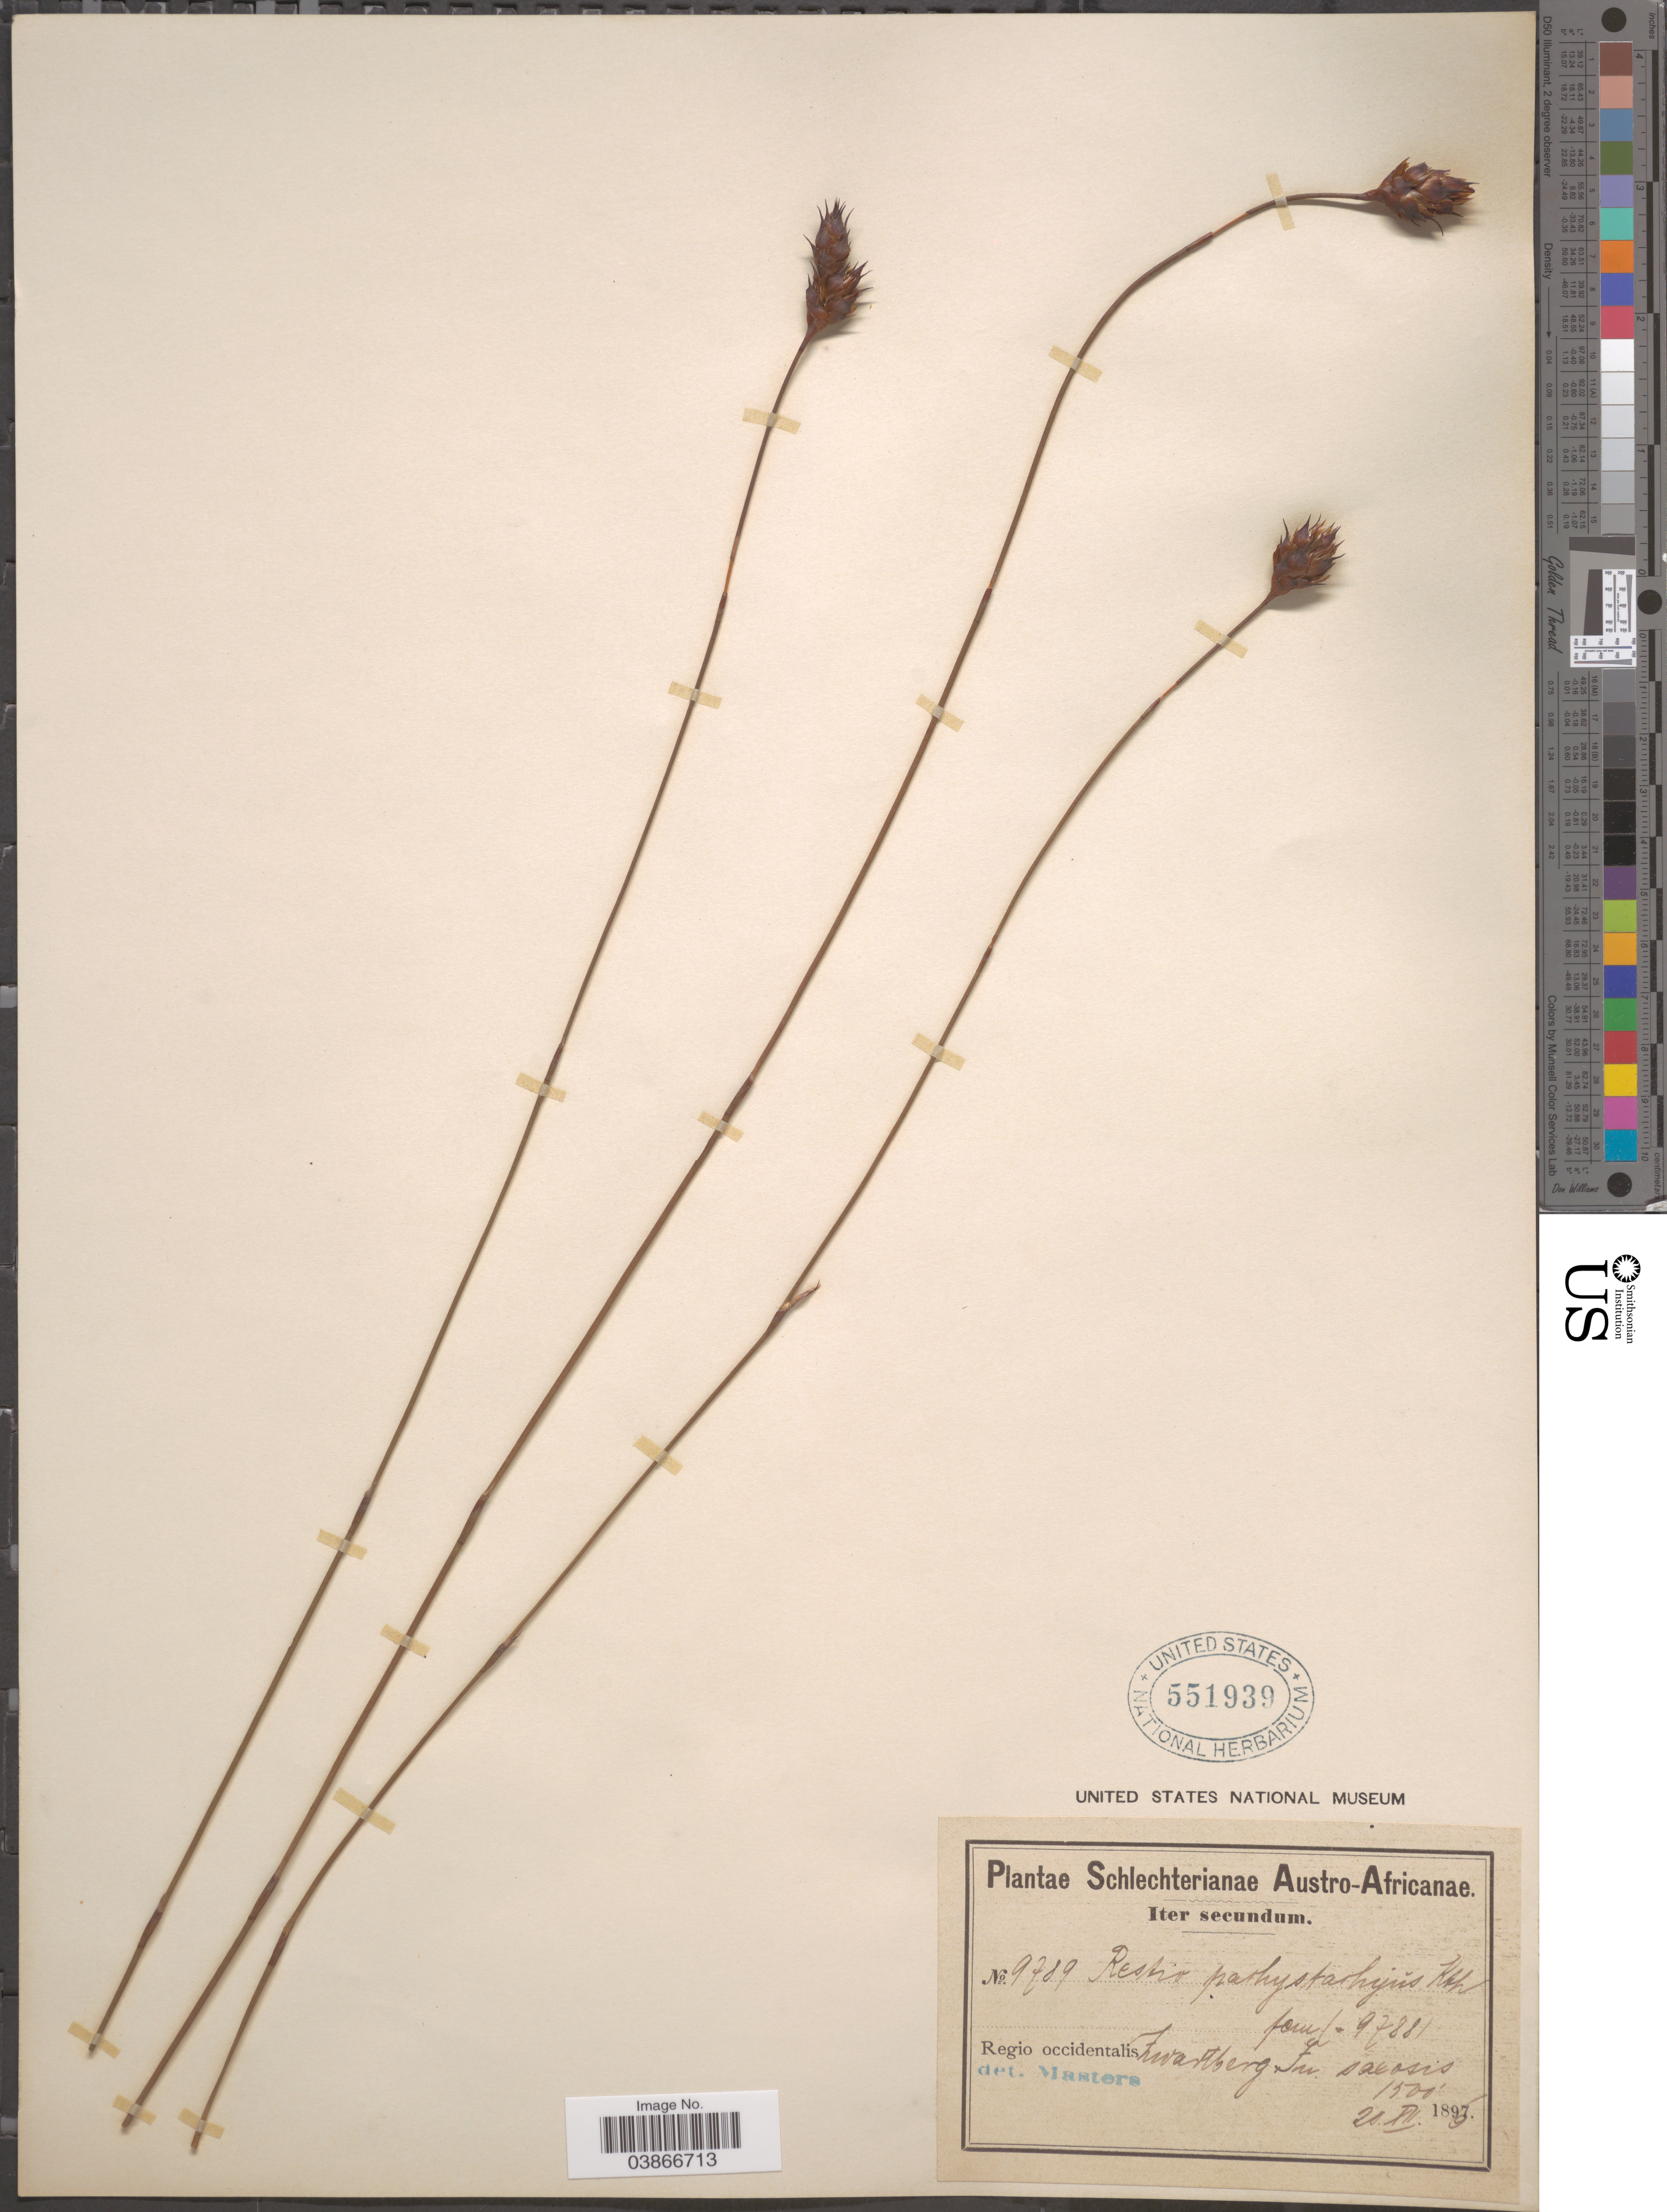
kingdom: Plantae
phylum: Tracheophyta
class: Liliopsida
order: Poales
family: Restionaceae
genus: Restio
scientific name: Restio pachystachyus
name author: Kunth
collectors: Schlechter, --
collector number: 9789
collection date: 1896-12-20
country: South Africa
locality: Austro-Africanæ. Regio occidentalis Zwartberg, In saxosis.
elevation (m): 457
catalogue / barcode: US 551939